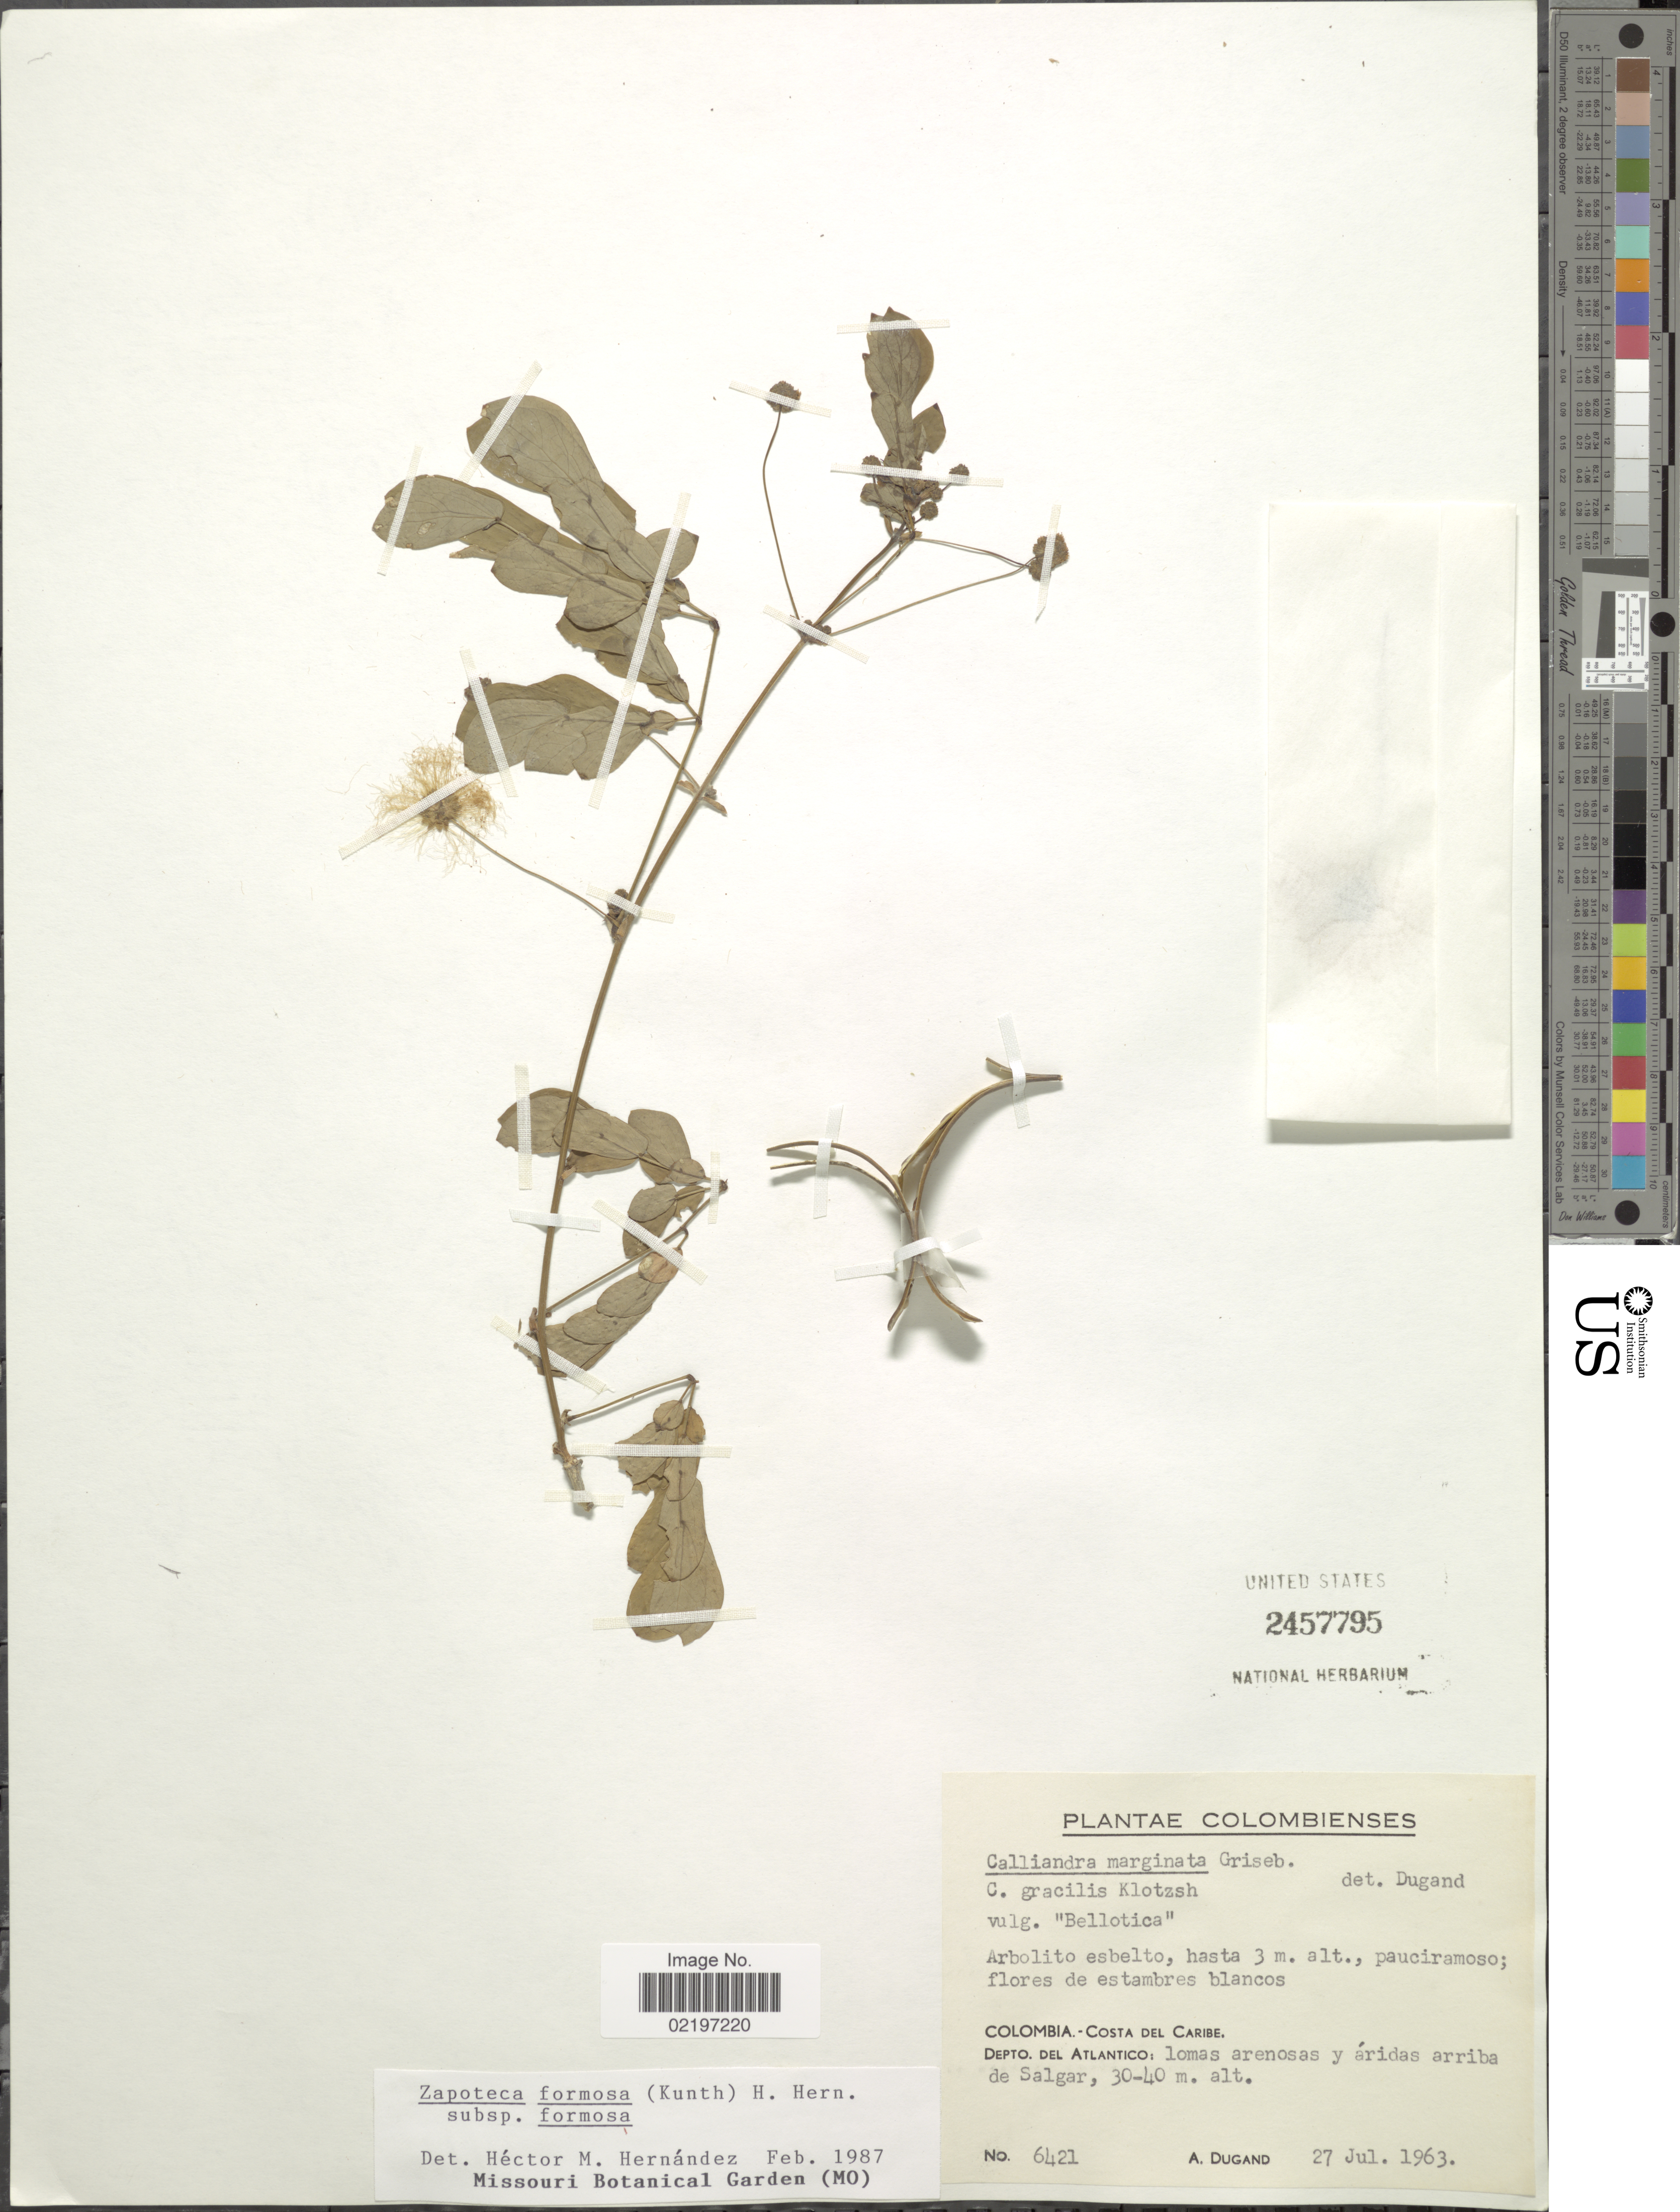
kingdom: Plantae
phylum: Tracheophyta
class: Magnoliopsida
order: Fabales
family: Fabaceae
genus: Zapoteca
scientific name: Zapoteca formosa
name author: (Kunth) H.M. Hern.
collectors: A. Dugand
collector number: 6421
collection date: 1963-07-27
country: Colombia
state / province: Atlántico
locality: Costa del Caribe, Depto. Del Atlantico: lomas arenosas y aridas arriba de Salgar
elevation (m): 30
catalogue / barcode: US 2457795